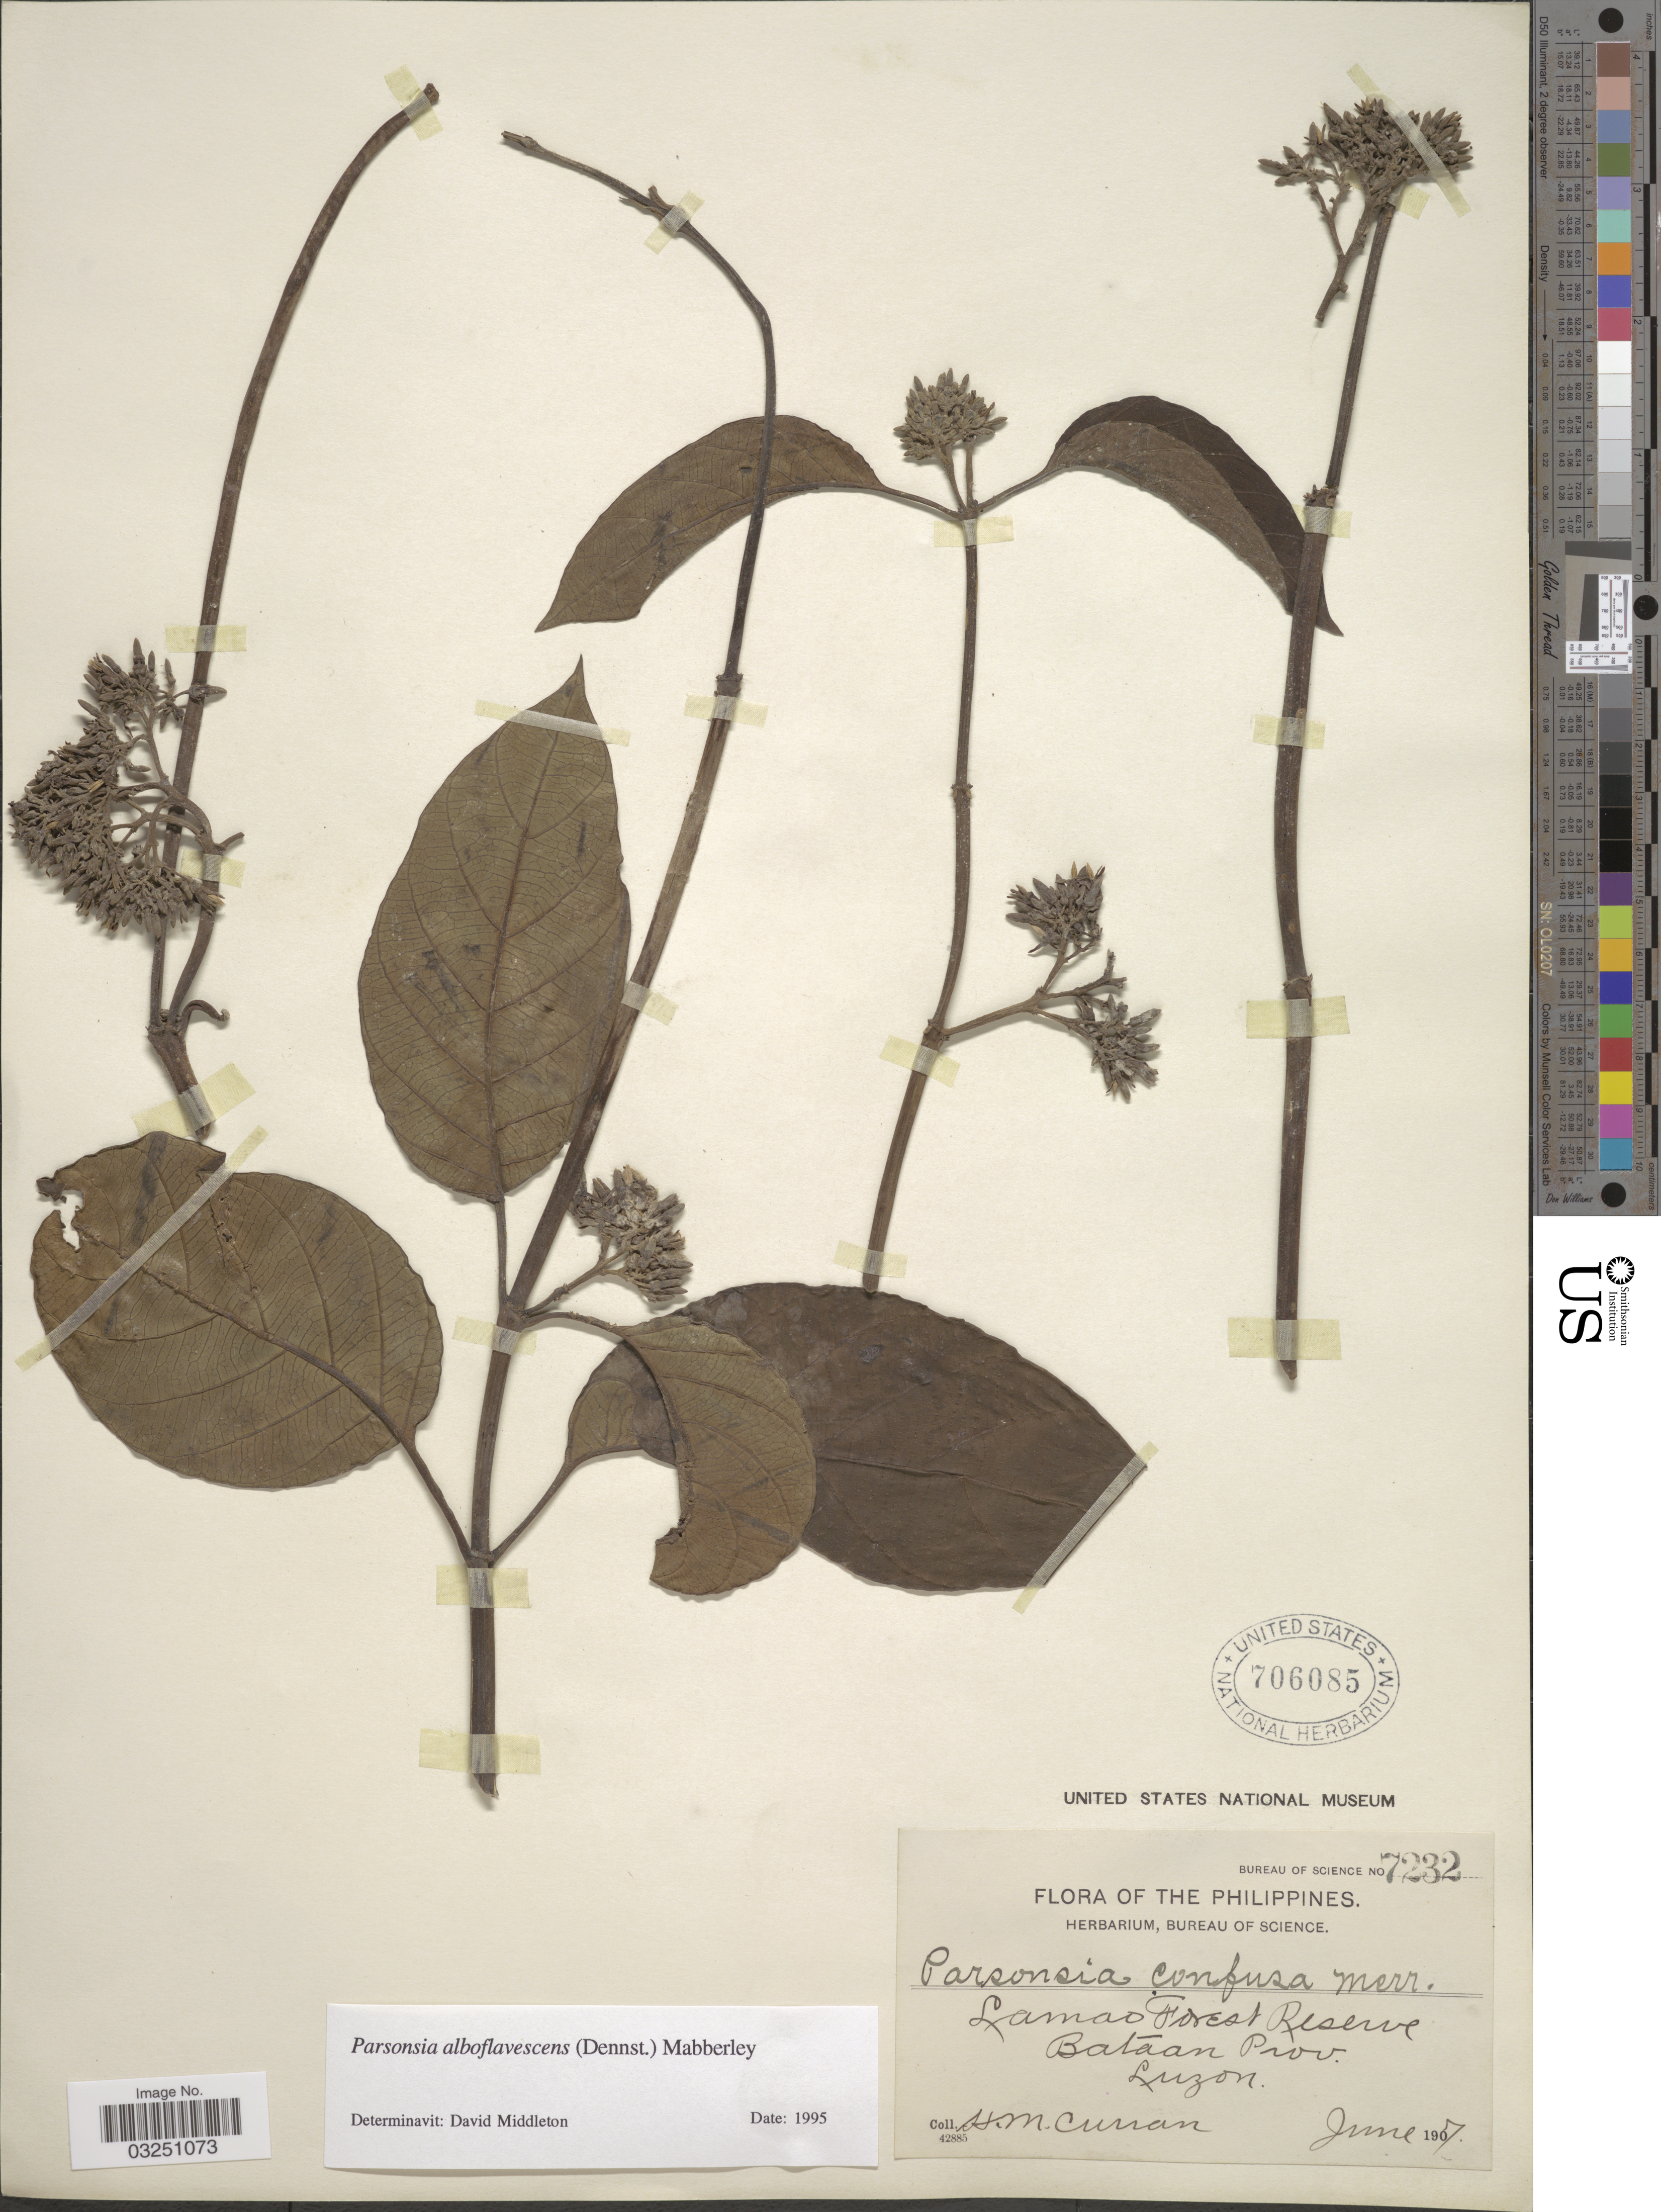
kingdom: Plantae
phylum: Tracheophyta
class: Magnoliopsida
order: Gentianales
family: Apocynaceae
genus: Parsonsia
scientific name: Parsonsia alboflavescens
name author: (Dennst.) Mabberley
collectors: H. M. Curran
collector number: Bureau of Science 7232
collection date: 1907-06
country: Philippines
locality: Lamao Forest Reserve, Bataan Prov., Luzon.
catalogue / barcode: US 706085